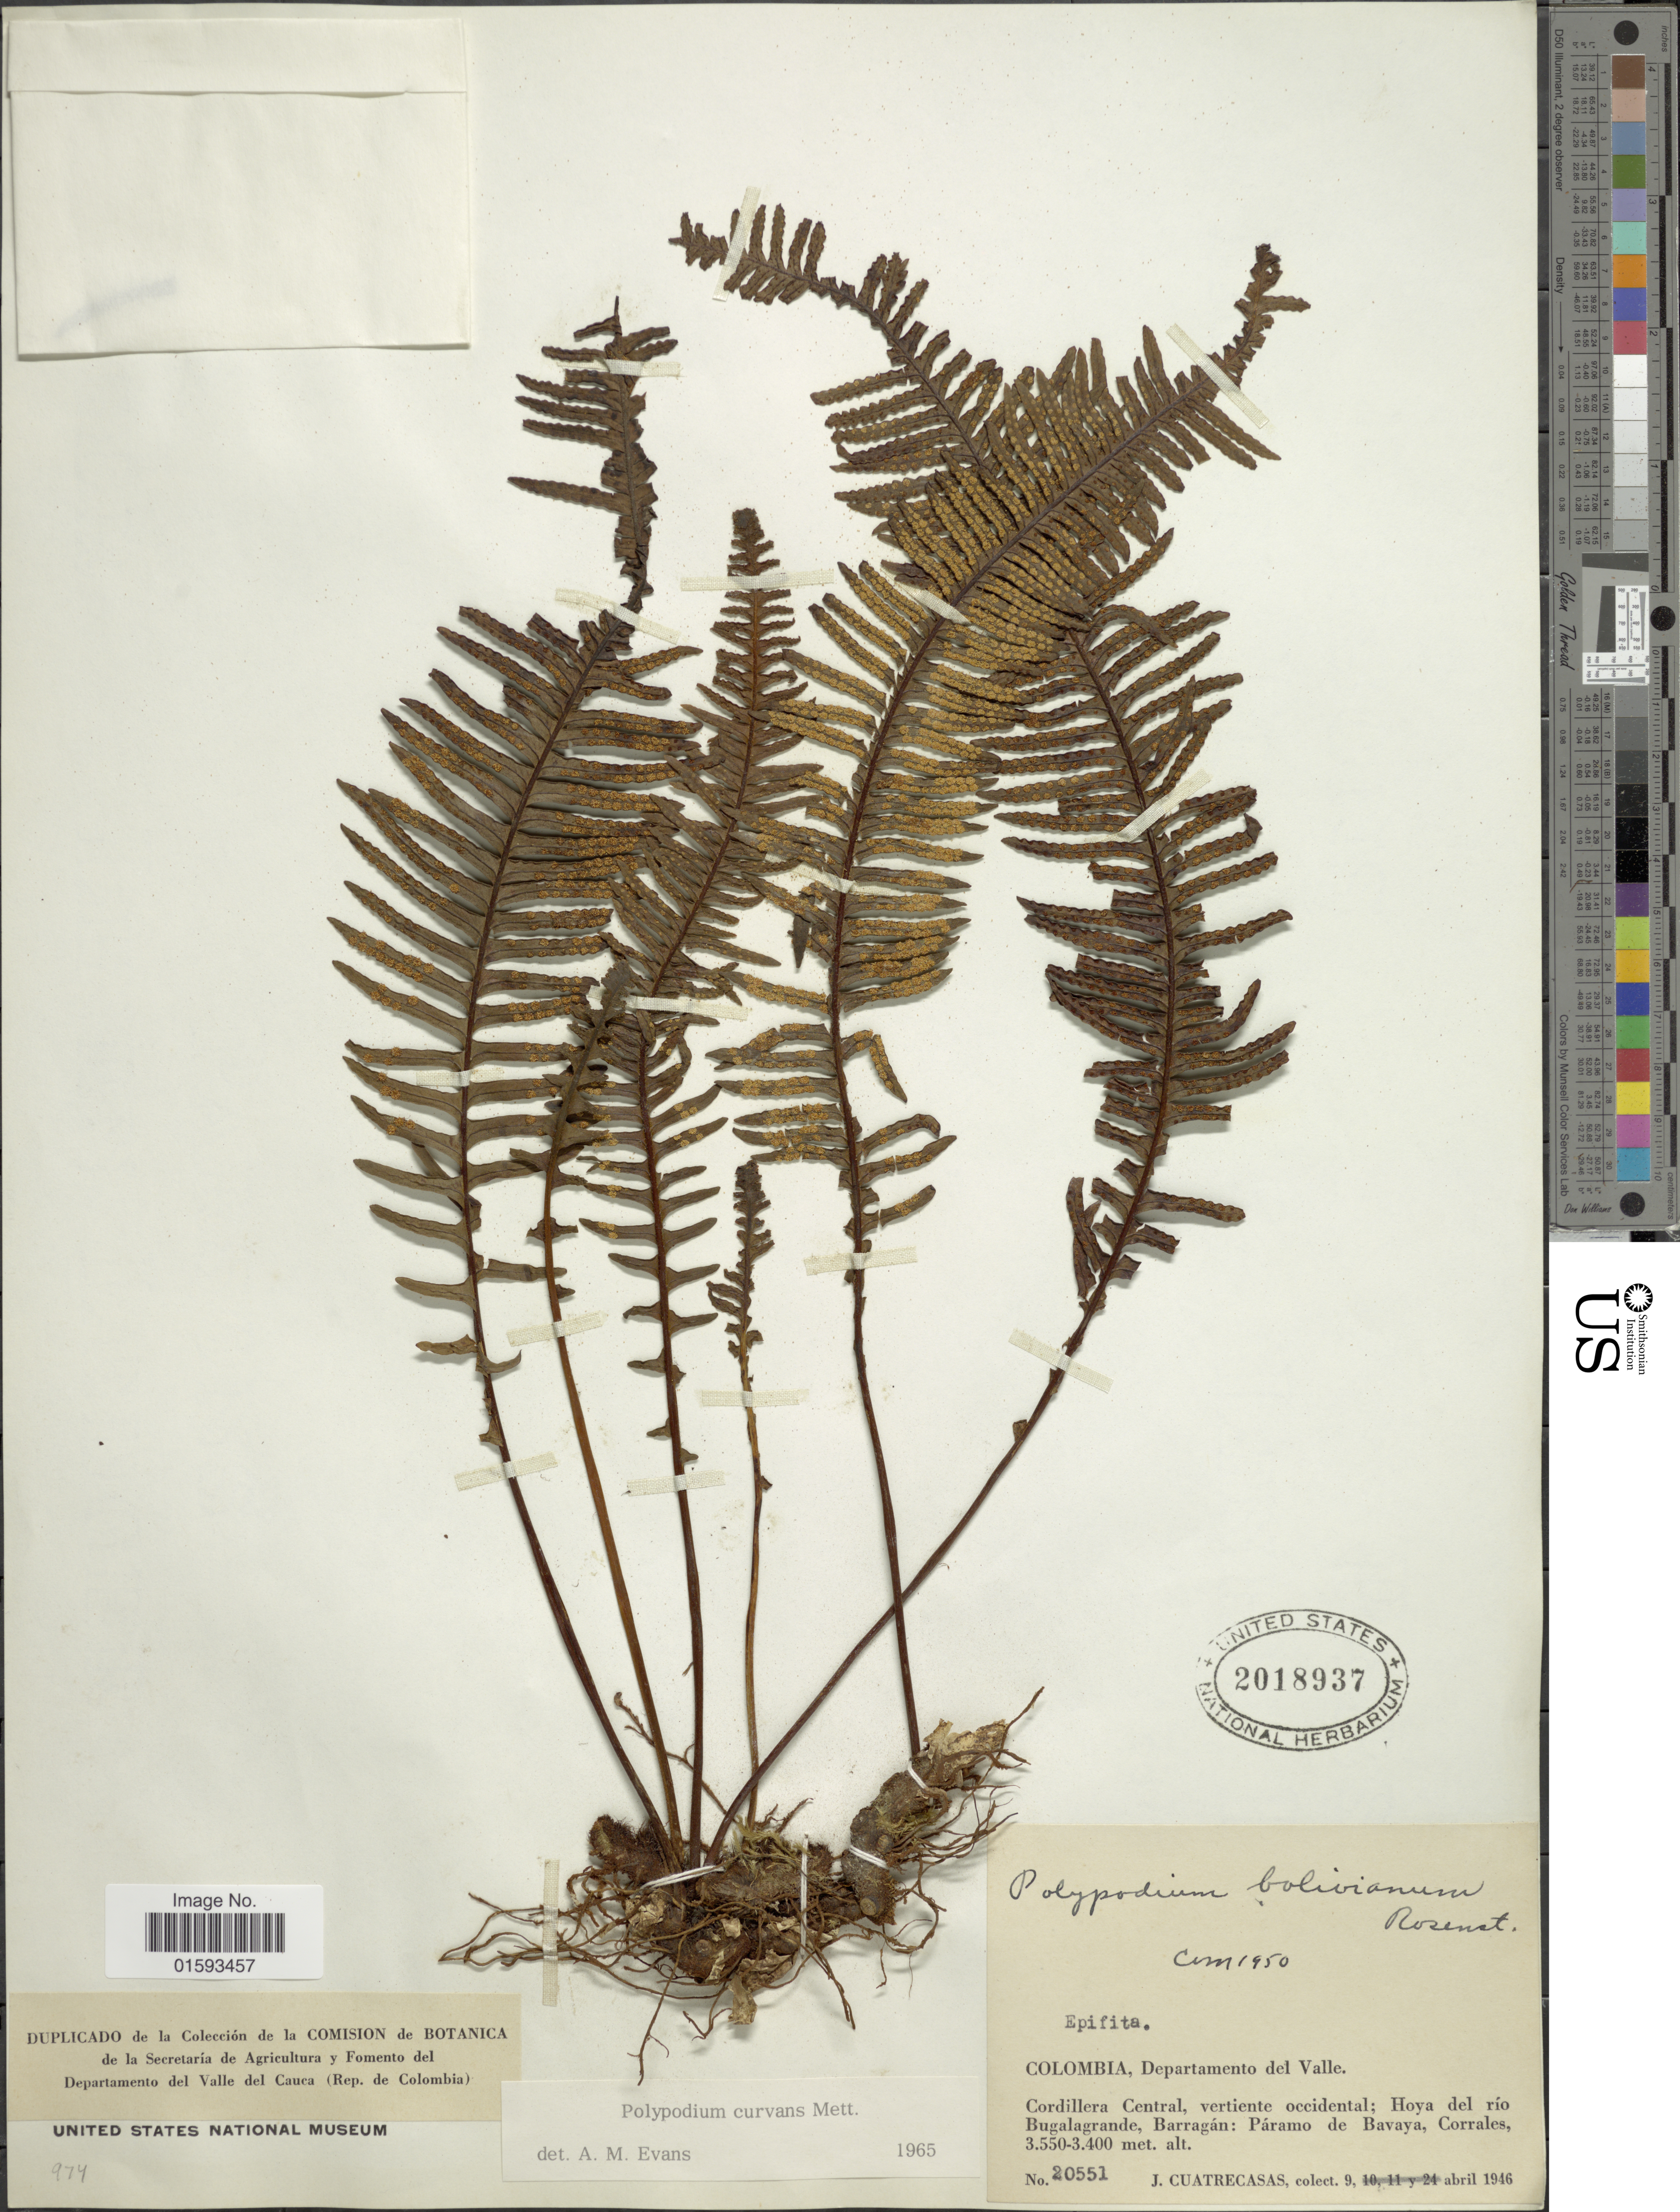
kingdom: Plantae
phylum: Tracheophyta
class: Polypodiopsida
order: Polypodiales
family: Polypodiaceae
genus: Pecluma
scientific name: Pecluma curvans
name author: (Mett.) Price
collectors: J. Cuatrecasas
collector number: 20551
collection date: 1946-04-09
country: Colombia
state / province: Valle del Cauca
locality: Cordillera Central, vertiente occidental; Hoya del rio, Bugalagrande, Barragan: Paramo de Bavaya, Corrales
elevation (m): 3400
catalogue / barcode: US 2018937